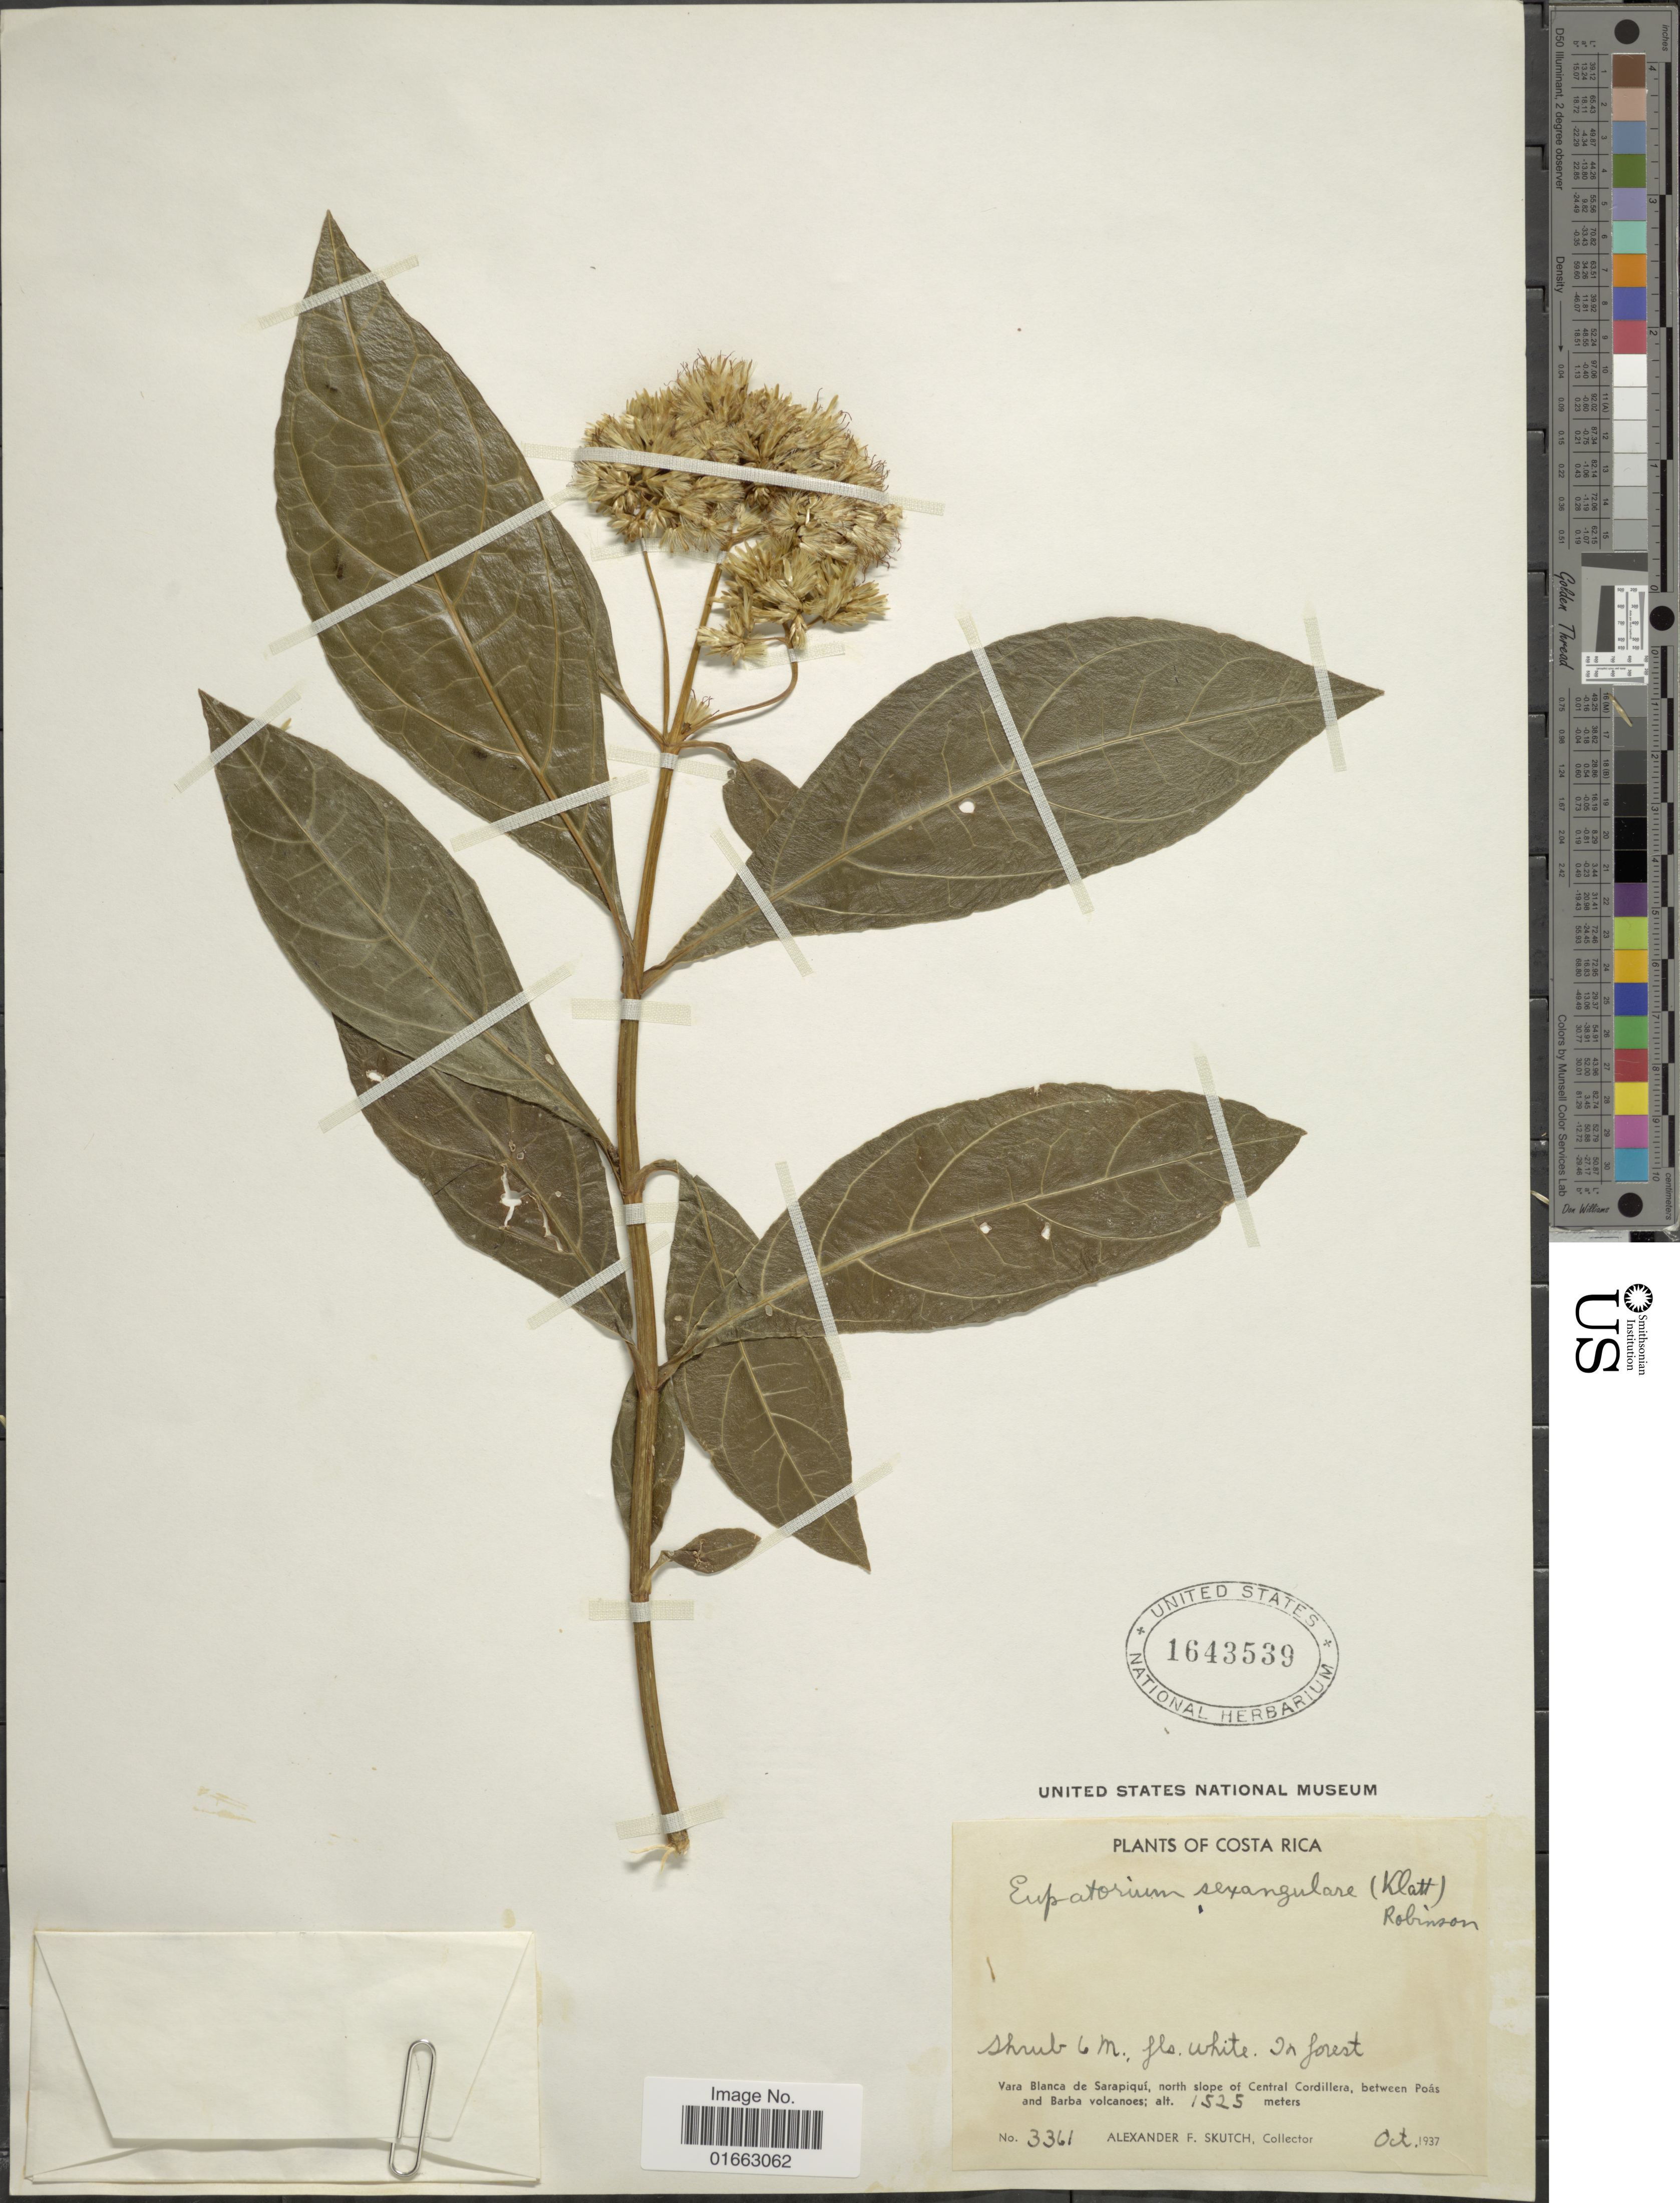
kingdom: Plantae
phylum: Tracheophyta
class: Magnoliopsida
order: Asterales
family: Asteraceae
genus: Critonia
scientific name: Critonia sexangularis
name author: (Klatt) R.M. King & H. Rob.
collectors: A. F. Skutch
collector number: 3361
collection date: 1937-10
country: Costa Rica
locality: In forest, Vara Blanca de Sarapiquí, north slope of Central Cordillera, between Poás and Barba volcanoes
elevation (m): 1525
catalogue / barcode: US 1643539